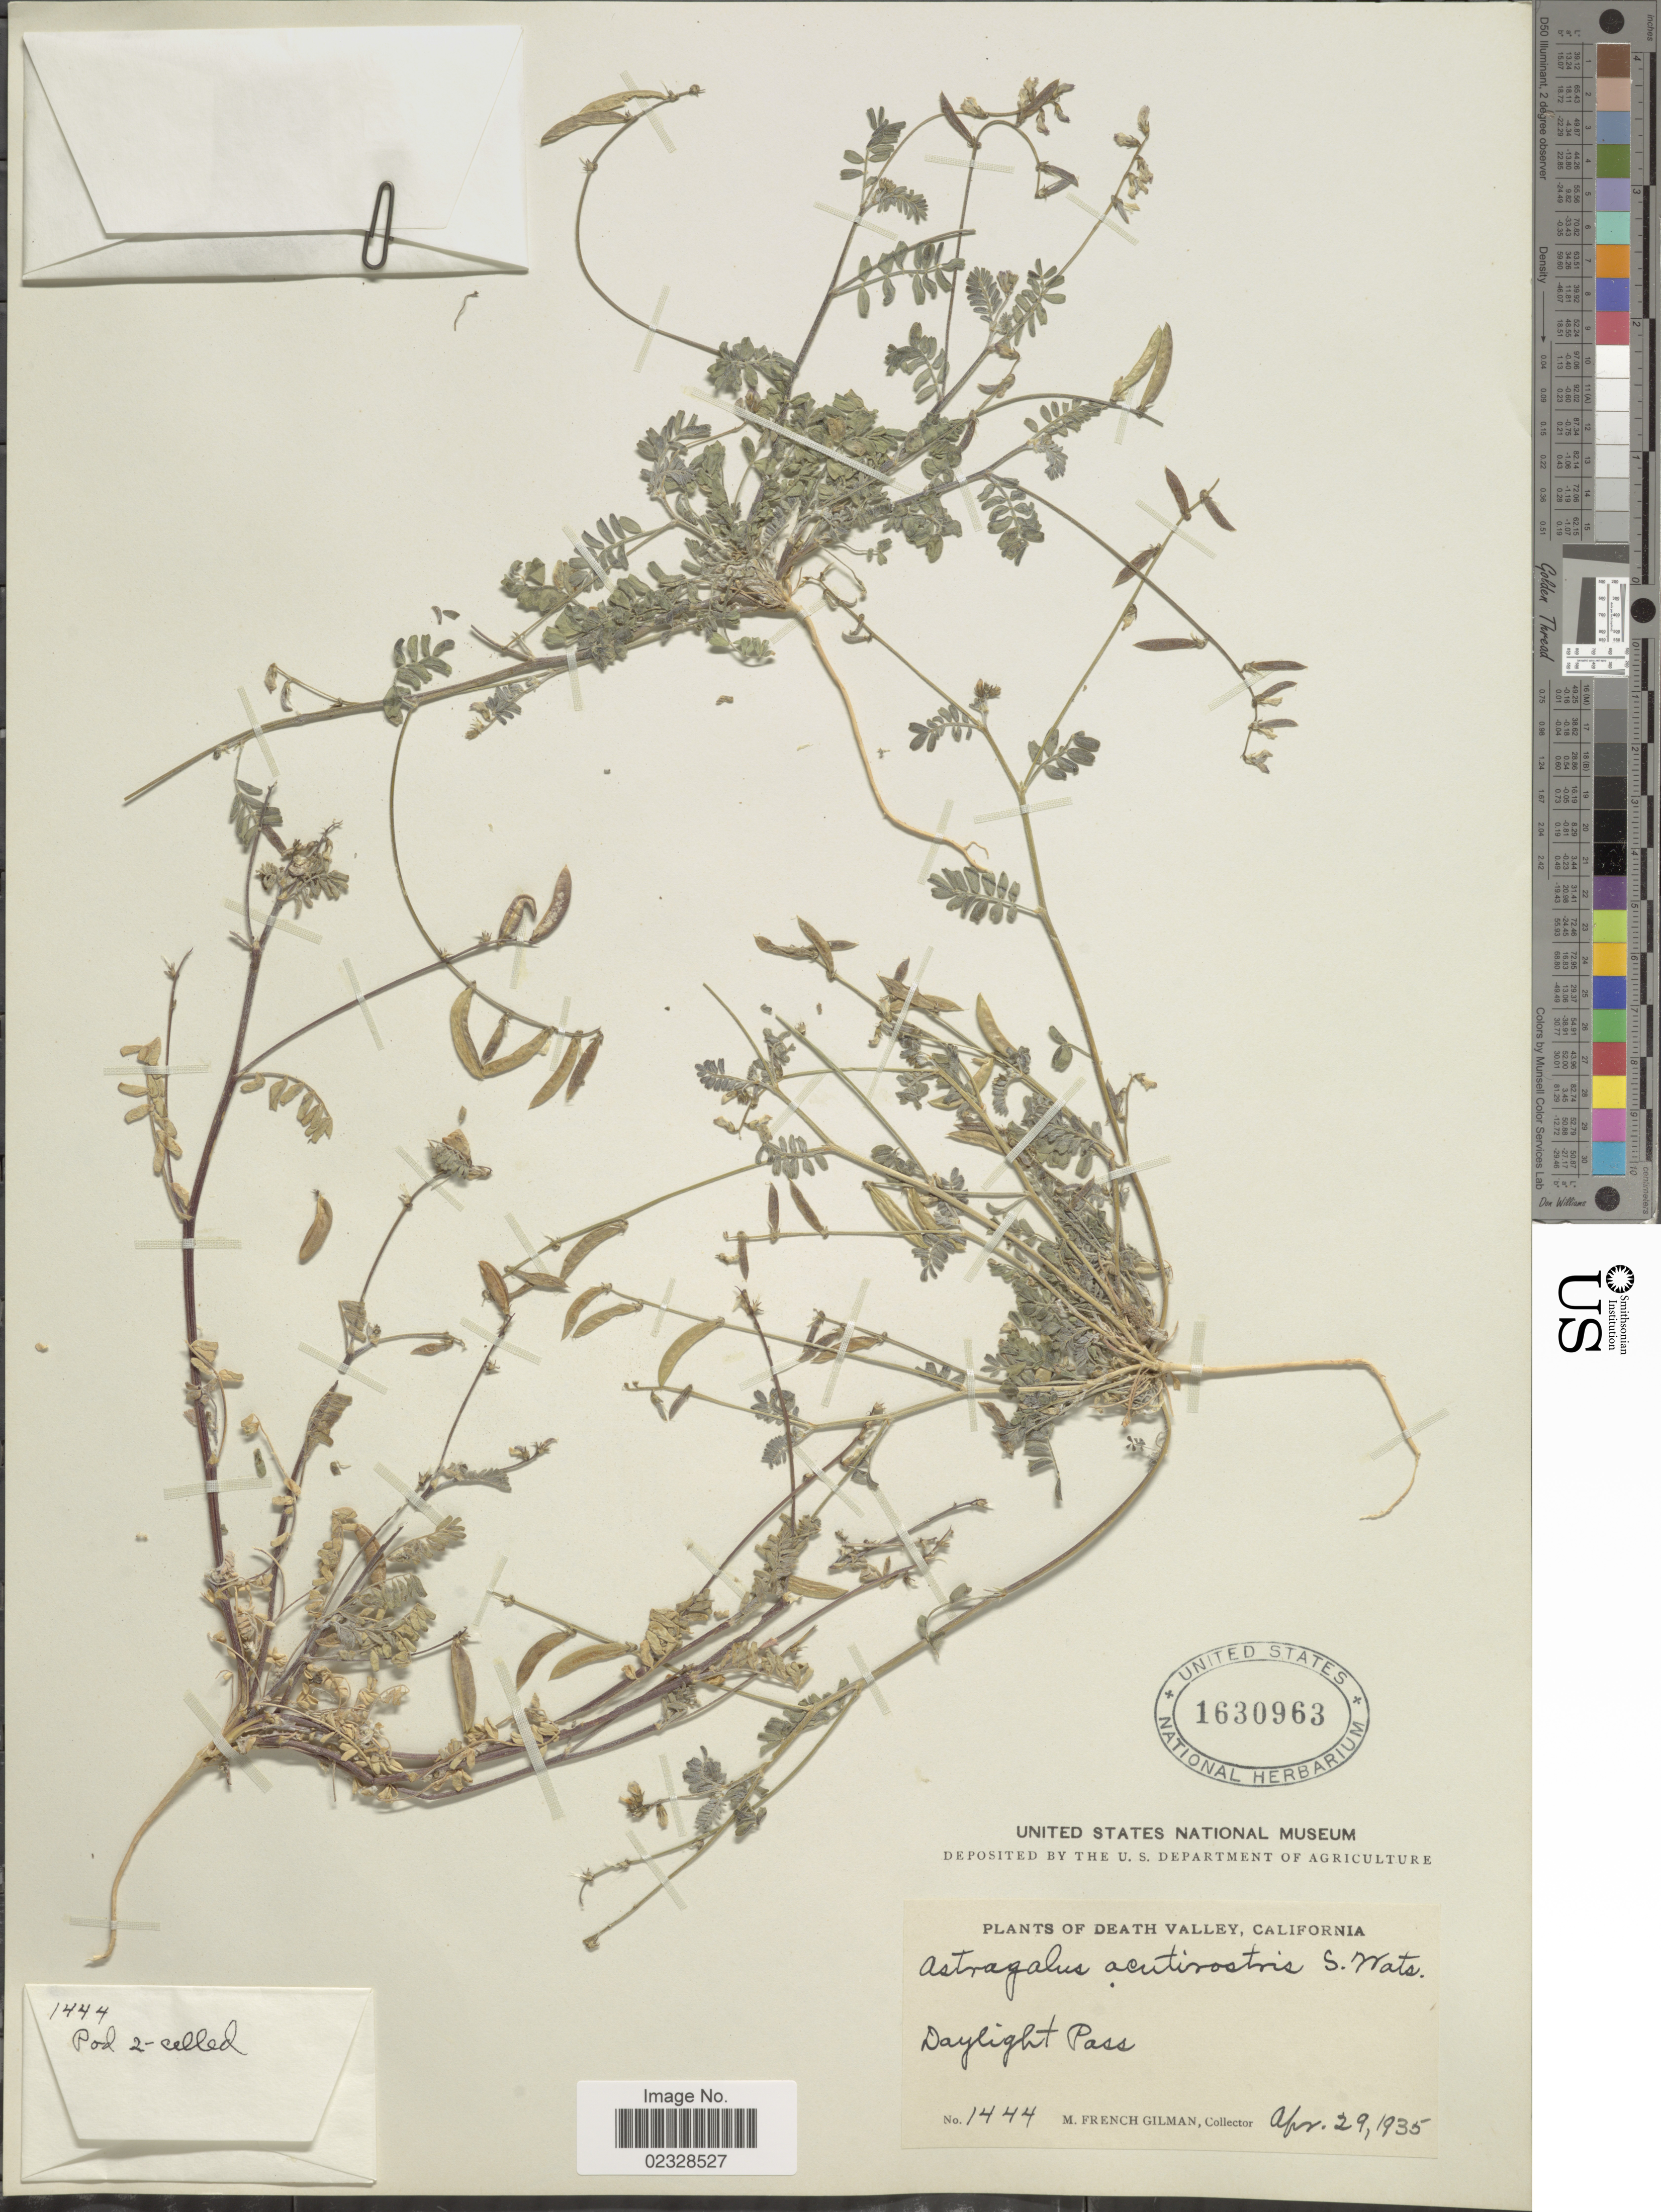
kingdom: Plantae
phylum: Tracheophyta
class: Magnoliopsida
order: Fabales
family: Fabaceae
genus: Astragalus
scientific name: Astragalus acutirostris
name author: S. Watson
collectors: M. F. Gilman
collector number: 1444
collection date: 1935-04-29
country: United States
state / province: California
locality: Death Valley. Daulight Pass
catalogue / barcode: US 1630963